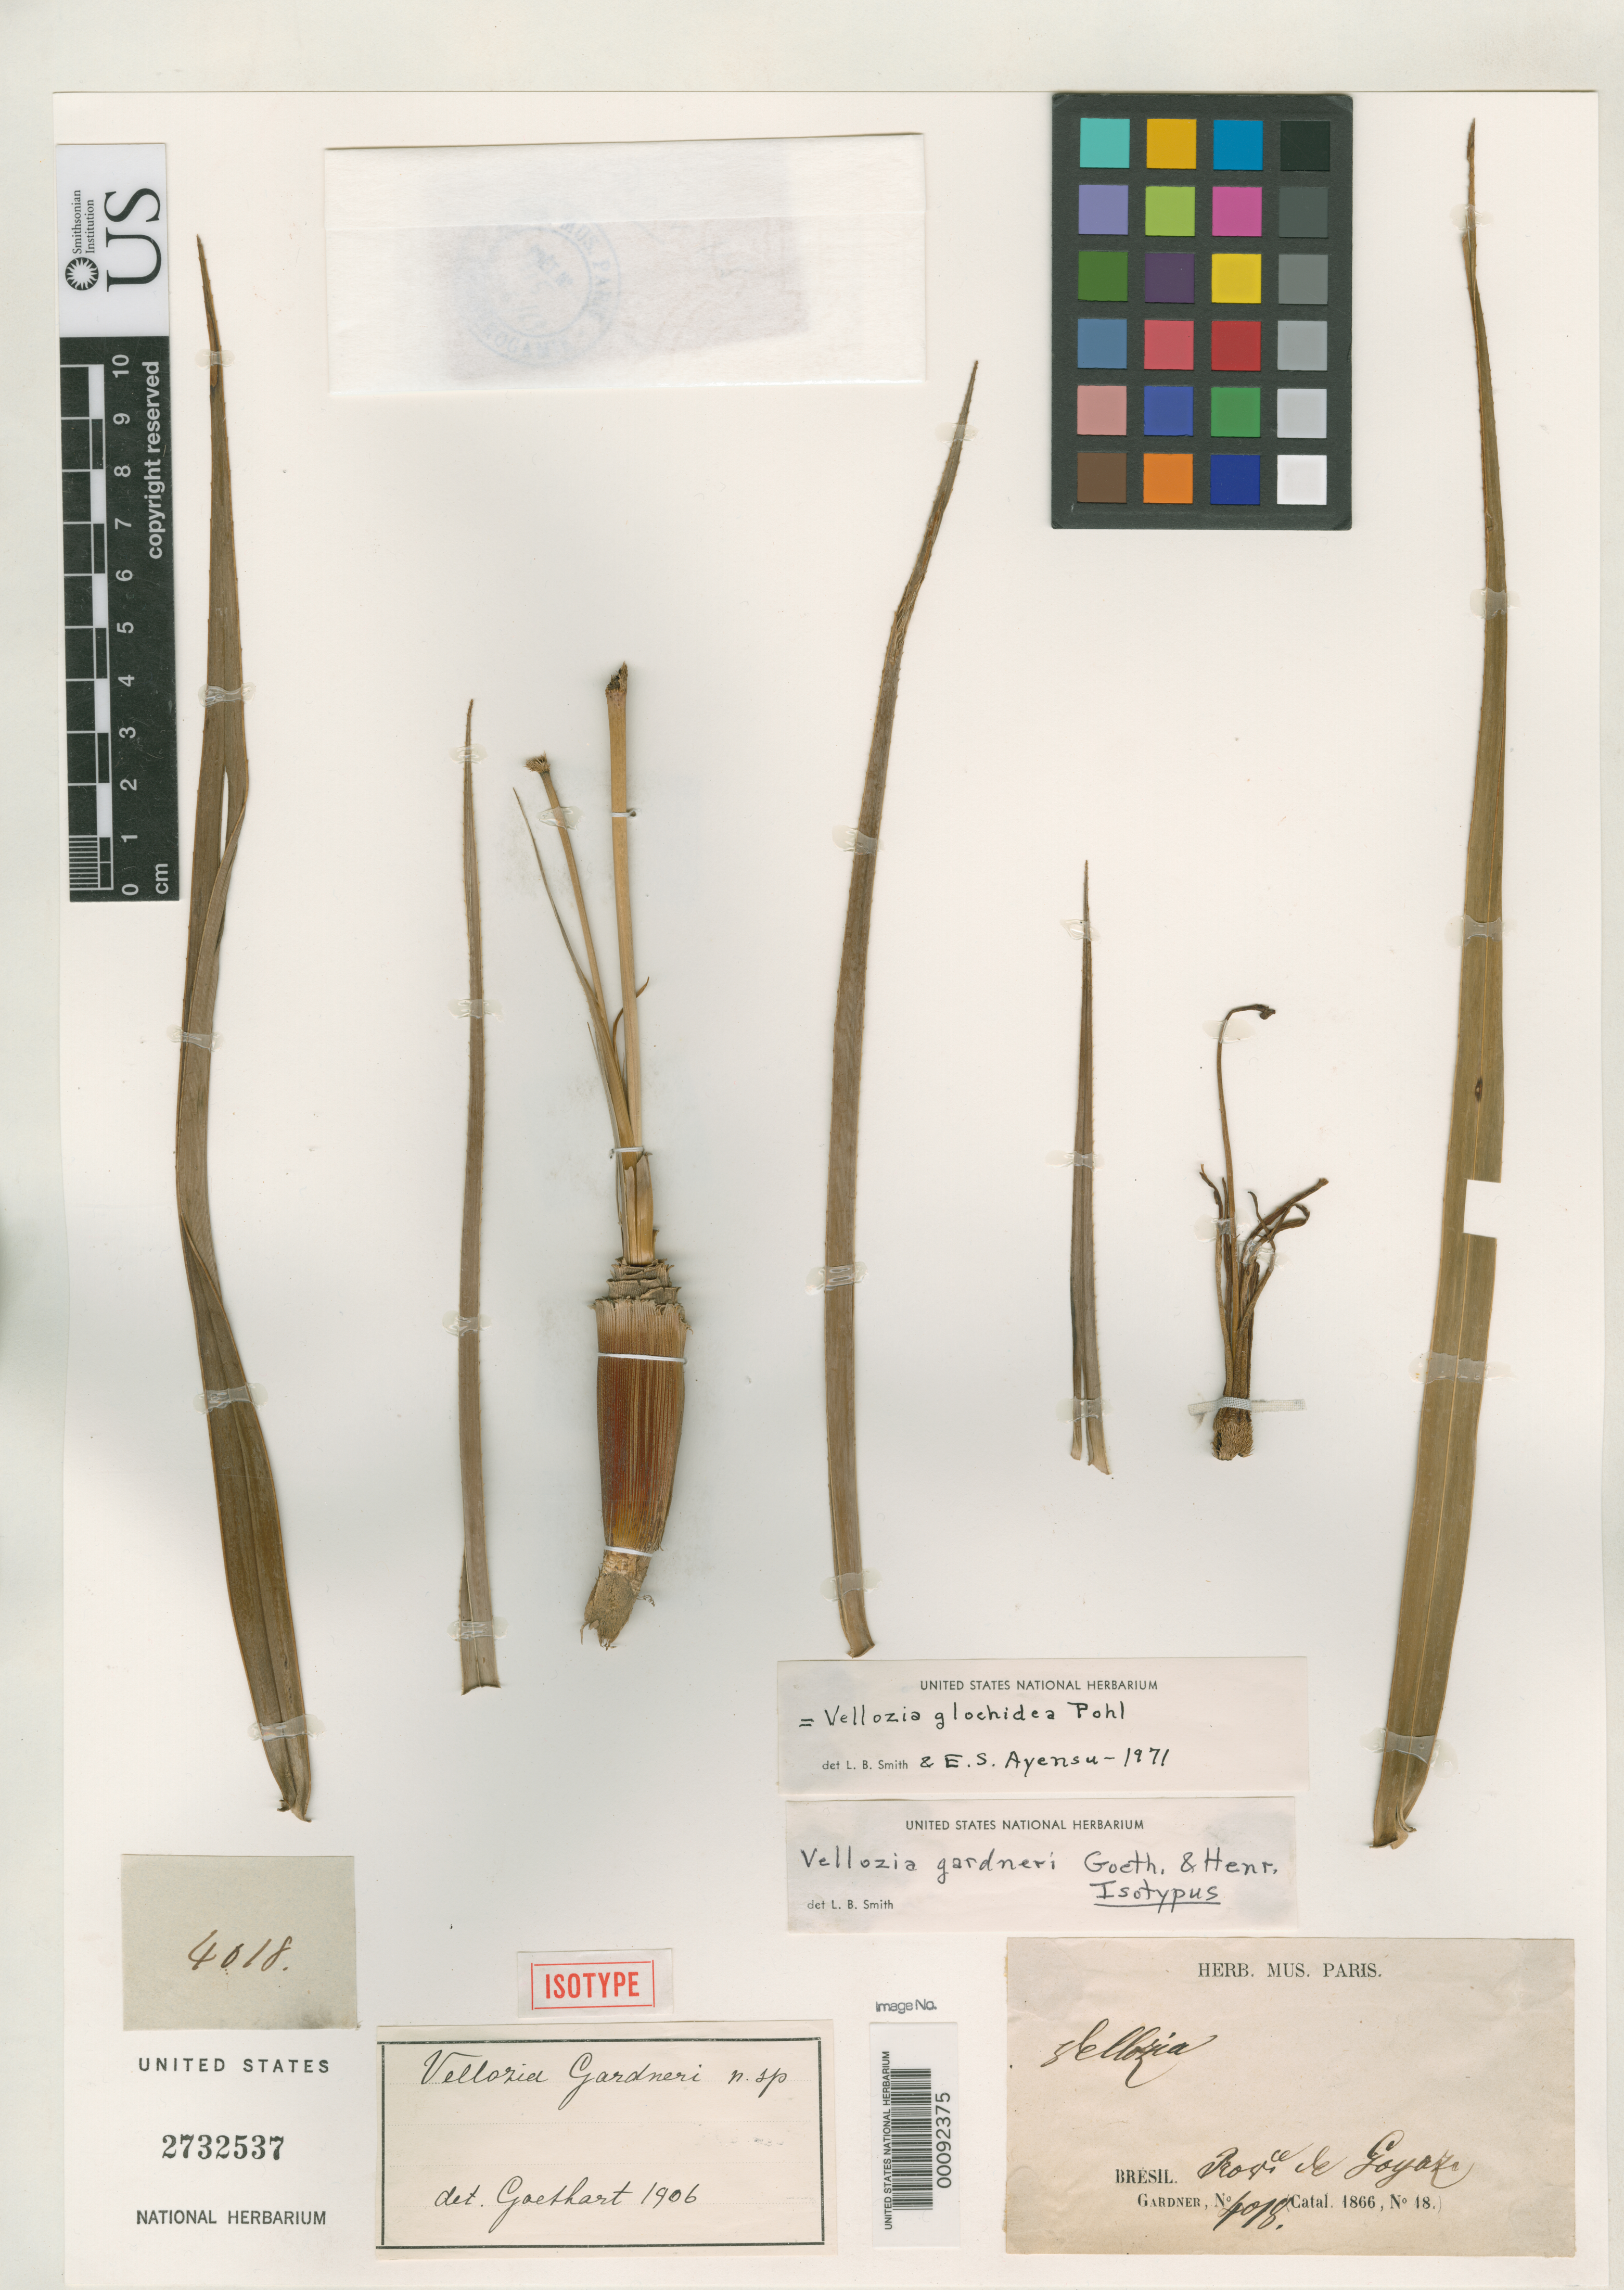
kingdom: Plantae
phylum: Tracheophyta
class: Liliopsida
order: Pandanales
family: Velloziaceae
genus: Vellozia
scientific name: Vellozia gardneri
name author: Goethart & Henr.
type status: Isotype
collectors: G. Gardner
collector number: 4018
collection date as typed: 1866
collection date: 1866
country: Brazil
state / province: Goiás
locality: Natividade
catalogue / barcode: US 2732537